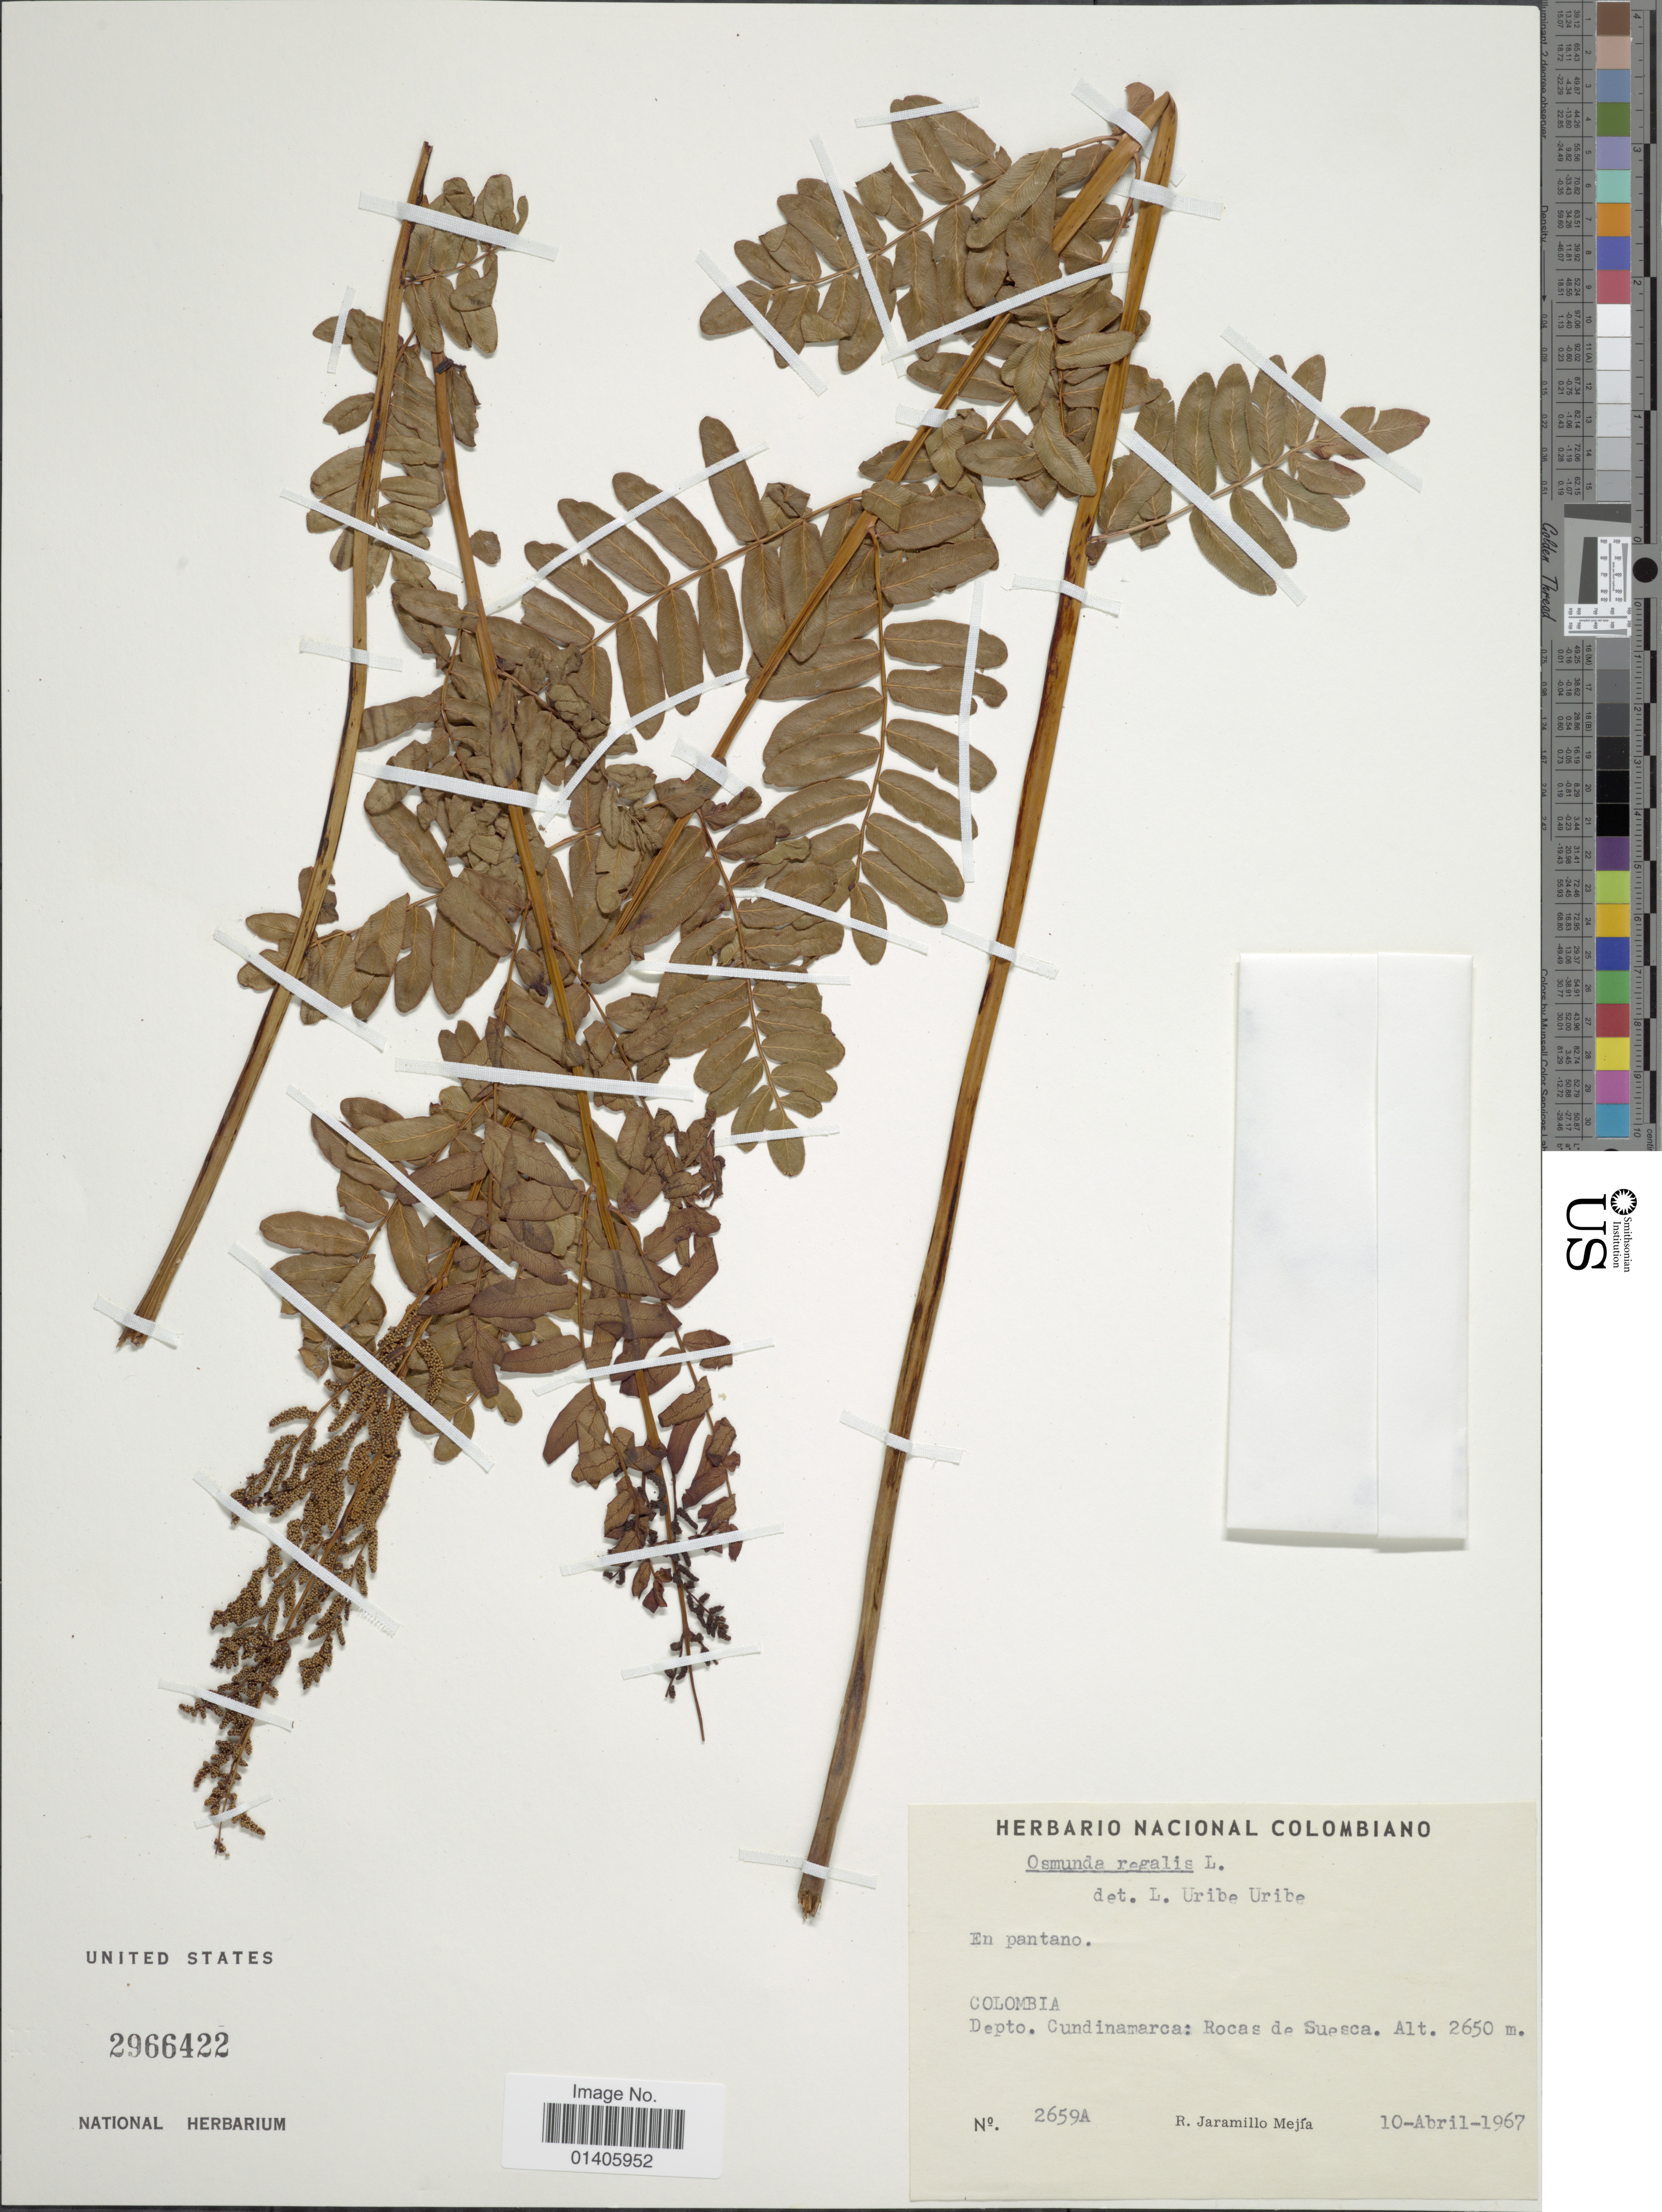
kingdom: Plantae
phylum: Tracheophyta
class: Polypodiopsida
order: Osmundales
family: Osmundaceae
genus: Osmunda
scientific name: Osmunda regalis var. palustris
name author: (Schrad.) C. Chr. ex Angely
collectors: R. Jaramillo M.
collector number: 2659A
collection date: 1967-04-10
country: Colombia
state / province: Cundinamarca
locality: Rocas de Suesca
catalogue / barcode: US 2966422